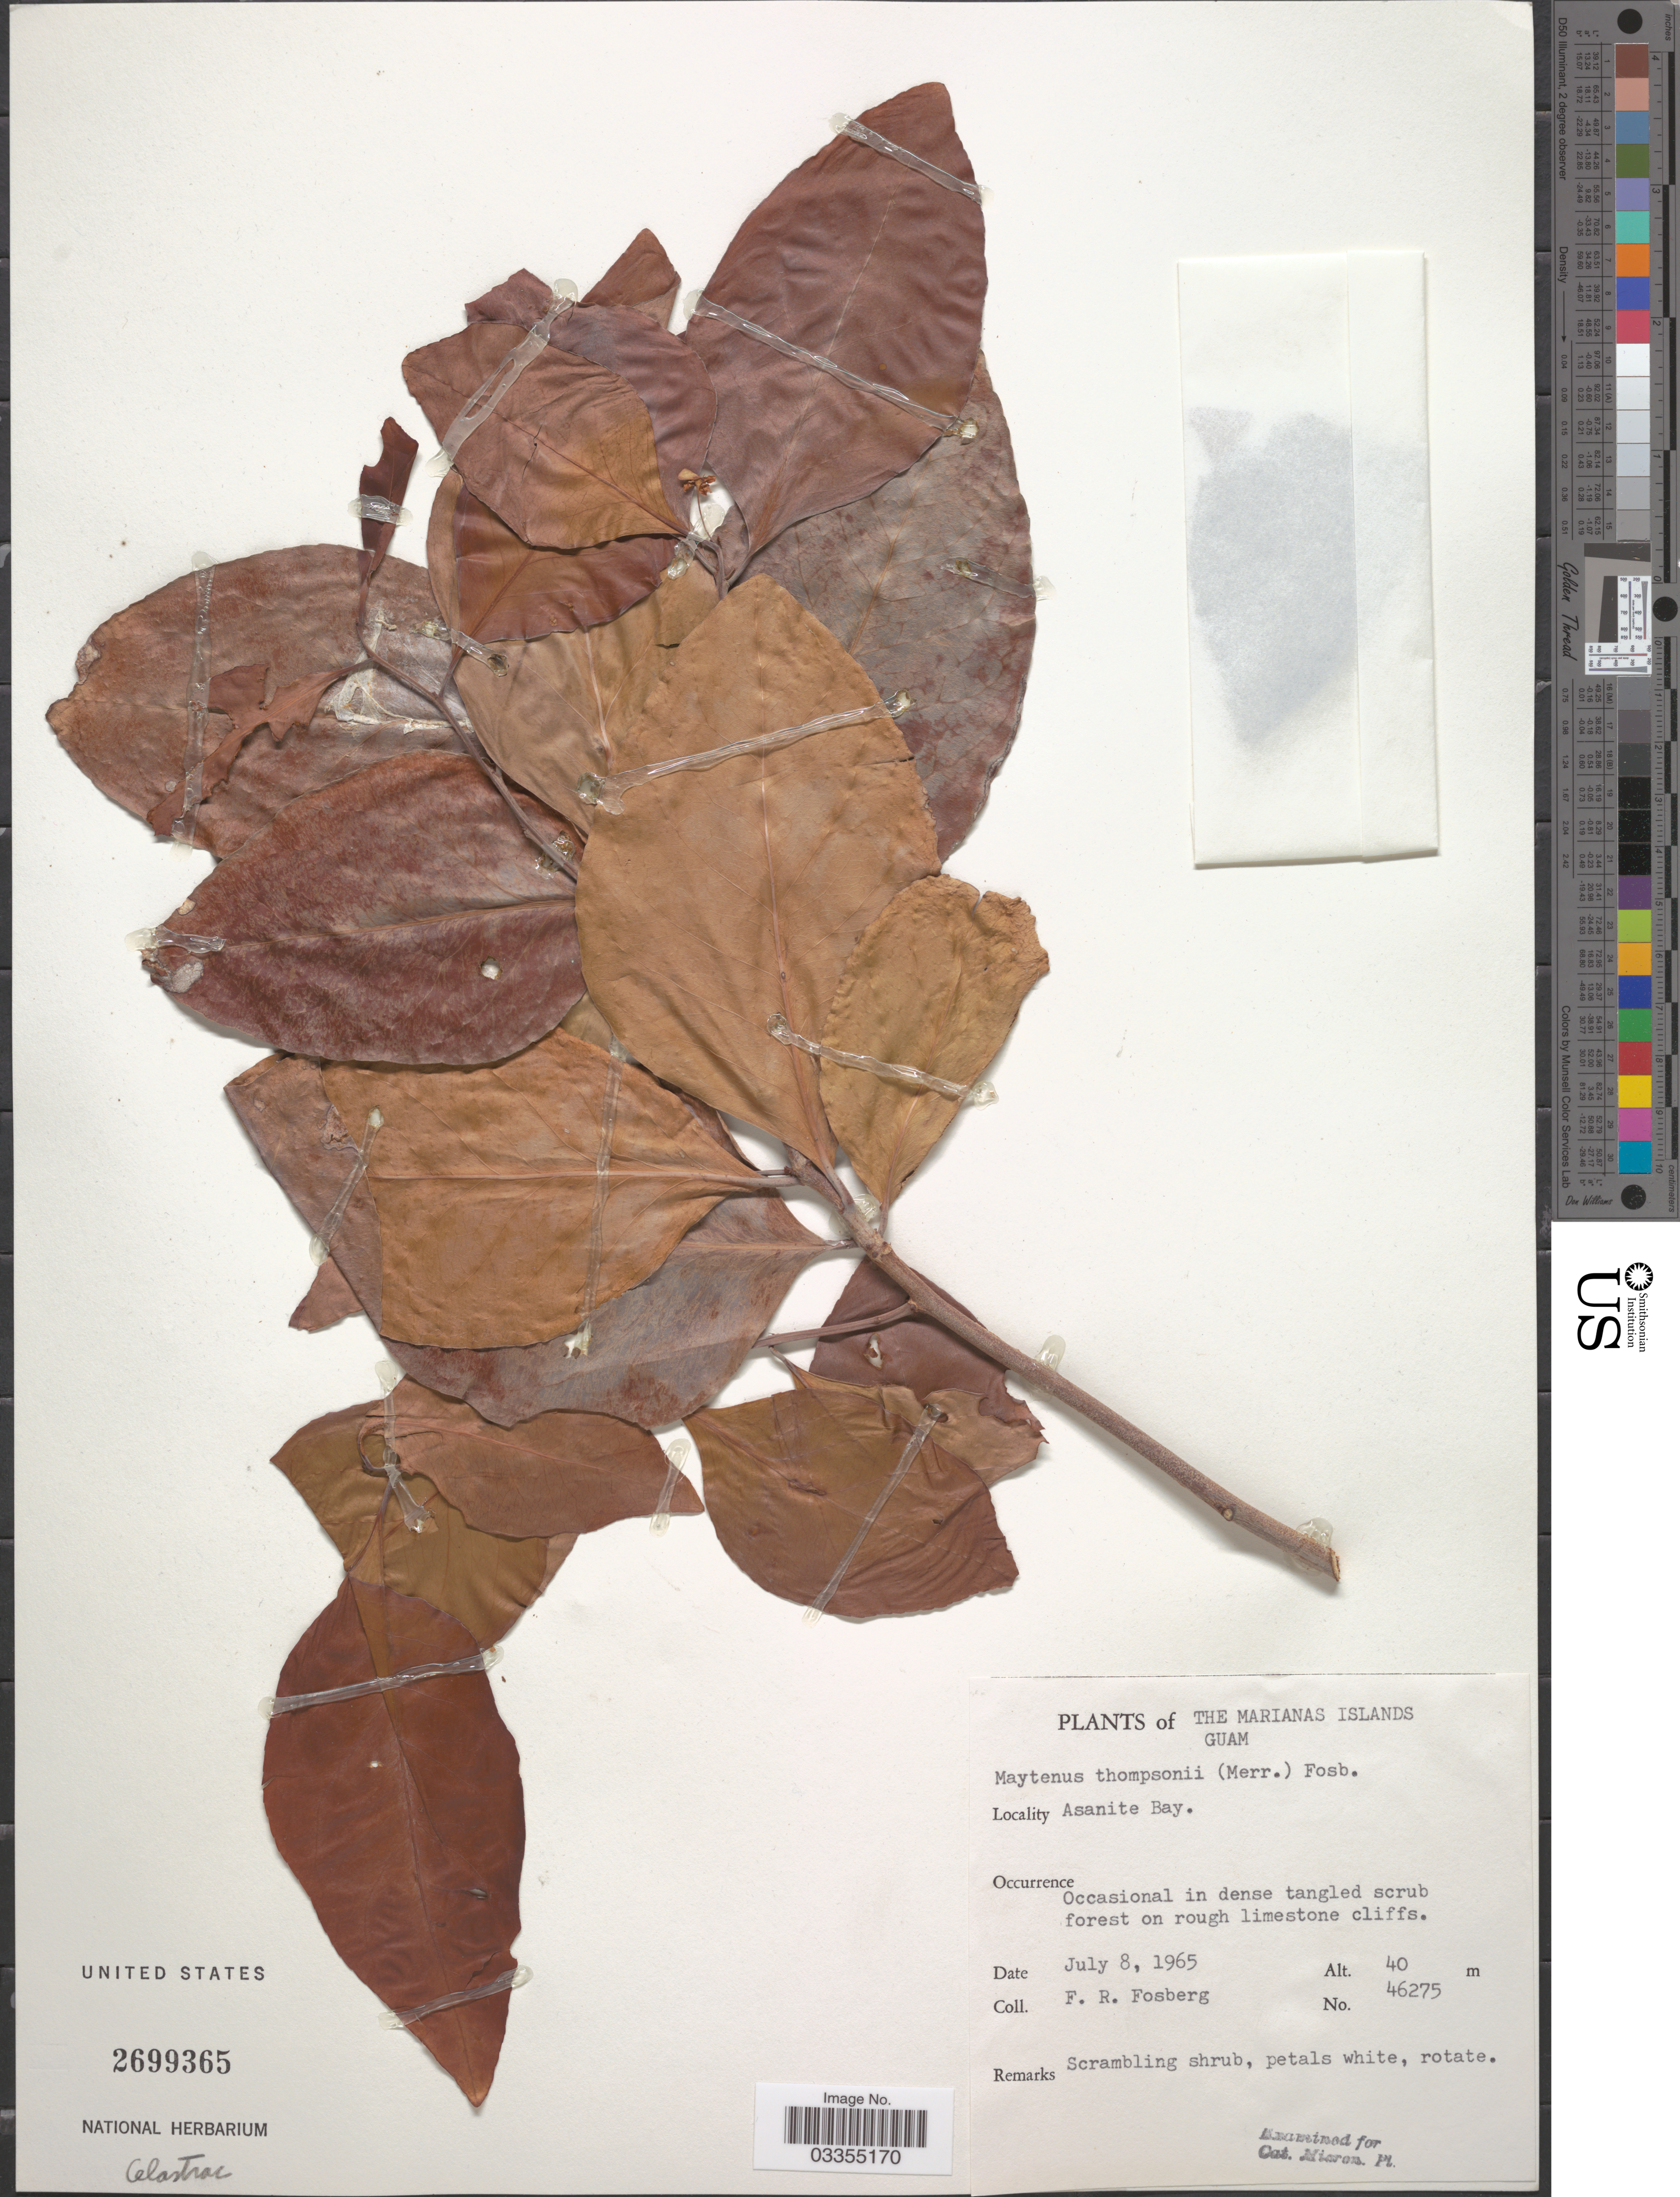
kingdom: Plantae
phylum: Tracheophyta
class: Magnoliopsida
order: Celastrales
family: Celastraceae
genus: Gymnosporia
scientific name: Gymnosporia thompsonii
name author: Merr.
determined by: Wagner, W. L., (BOT), Smithsonian Institution - National Museum of Natural History (UNITED STATES)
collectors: F. R. Fosberg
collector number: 46275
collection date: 1965-07-08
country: Guam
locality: The Marianas Islands. Guam. Asanite Bay.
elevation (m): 40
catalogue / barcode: US 2699365